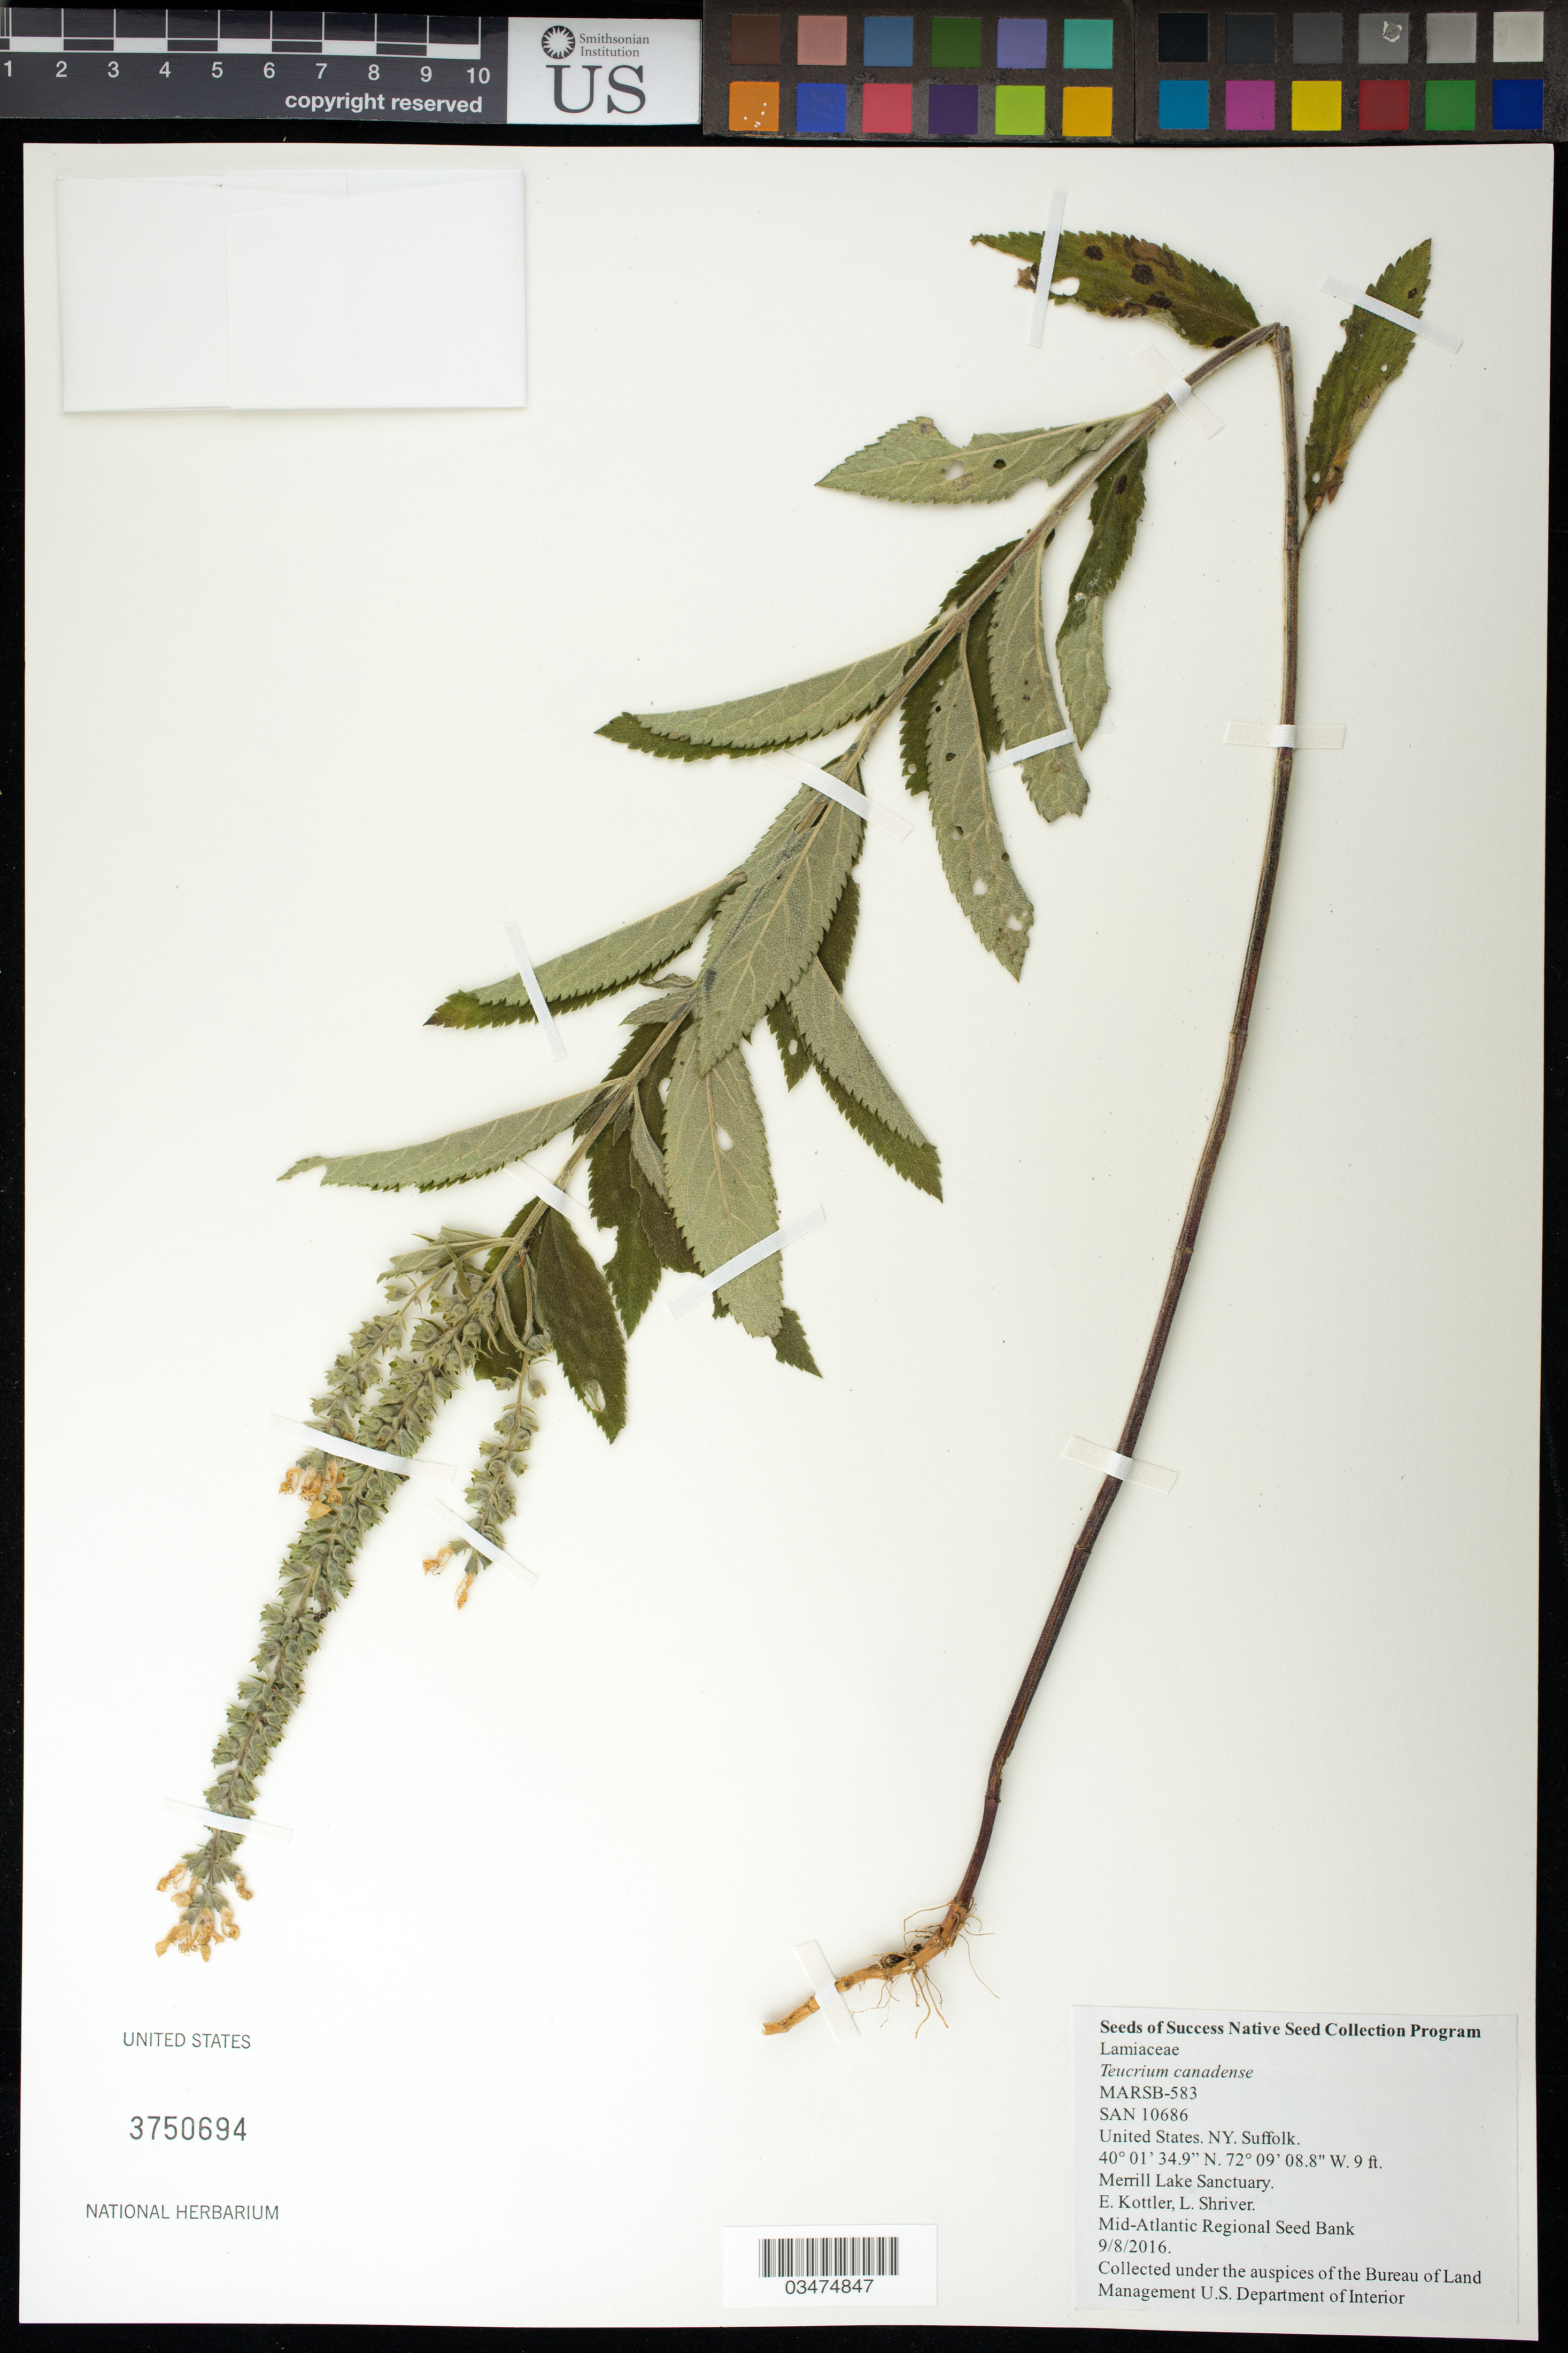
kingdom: Plantae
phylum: Tracheophyta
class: Magnoliopsida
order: Lamiales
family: Lamiaceae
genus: Teucrium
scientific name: Teucrium canadense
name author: L.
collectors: E. Kottler & L. Shriver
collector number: MARSB-583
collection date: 2016-09-08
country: United States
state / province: New York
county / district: Suffolk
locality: Merrill Lake Sanctuary, Fields and salt marsh boarder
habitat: Salt marsh edge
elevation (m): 3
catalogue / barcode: US 3750694